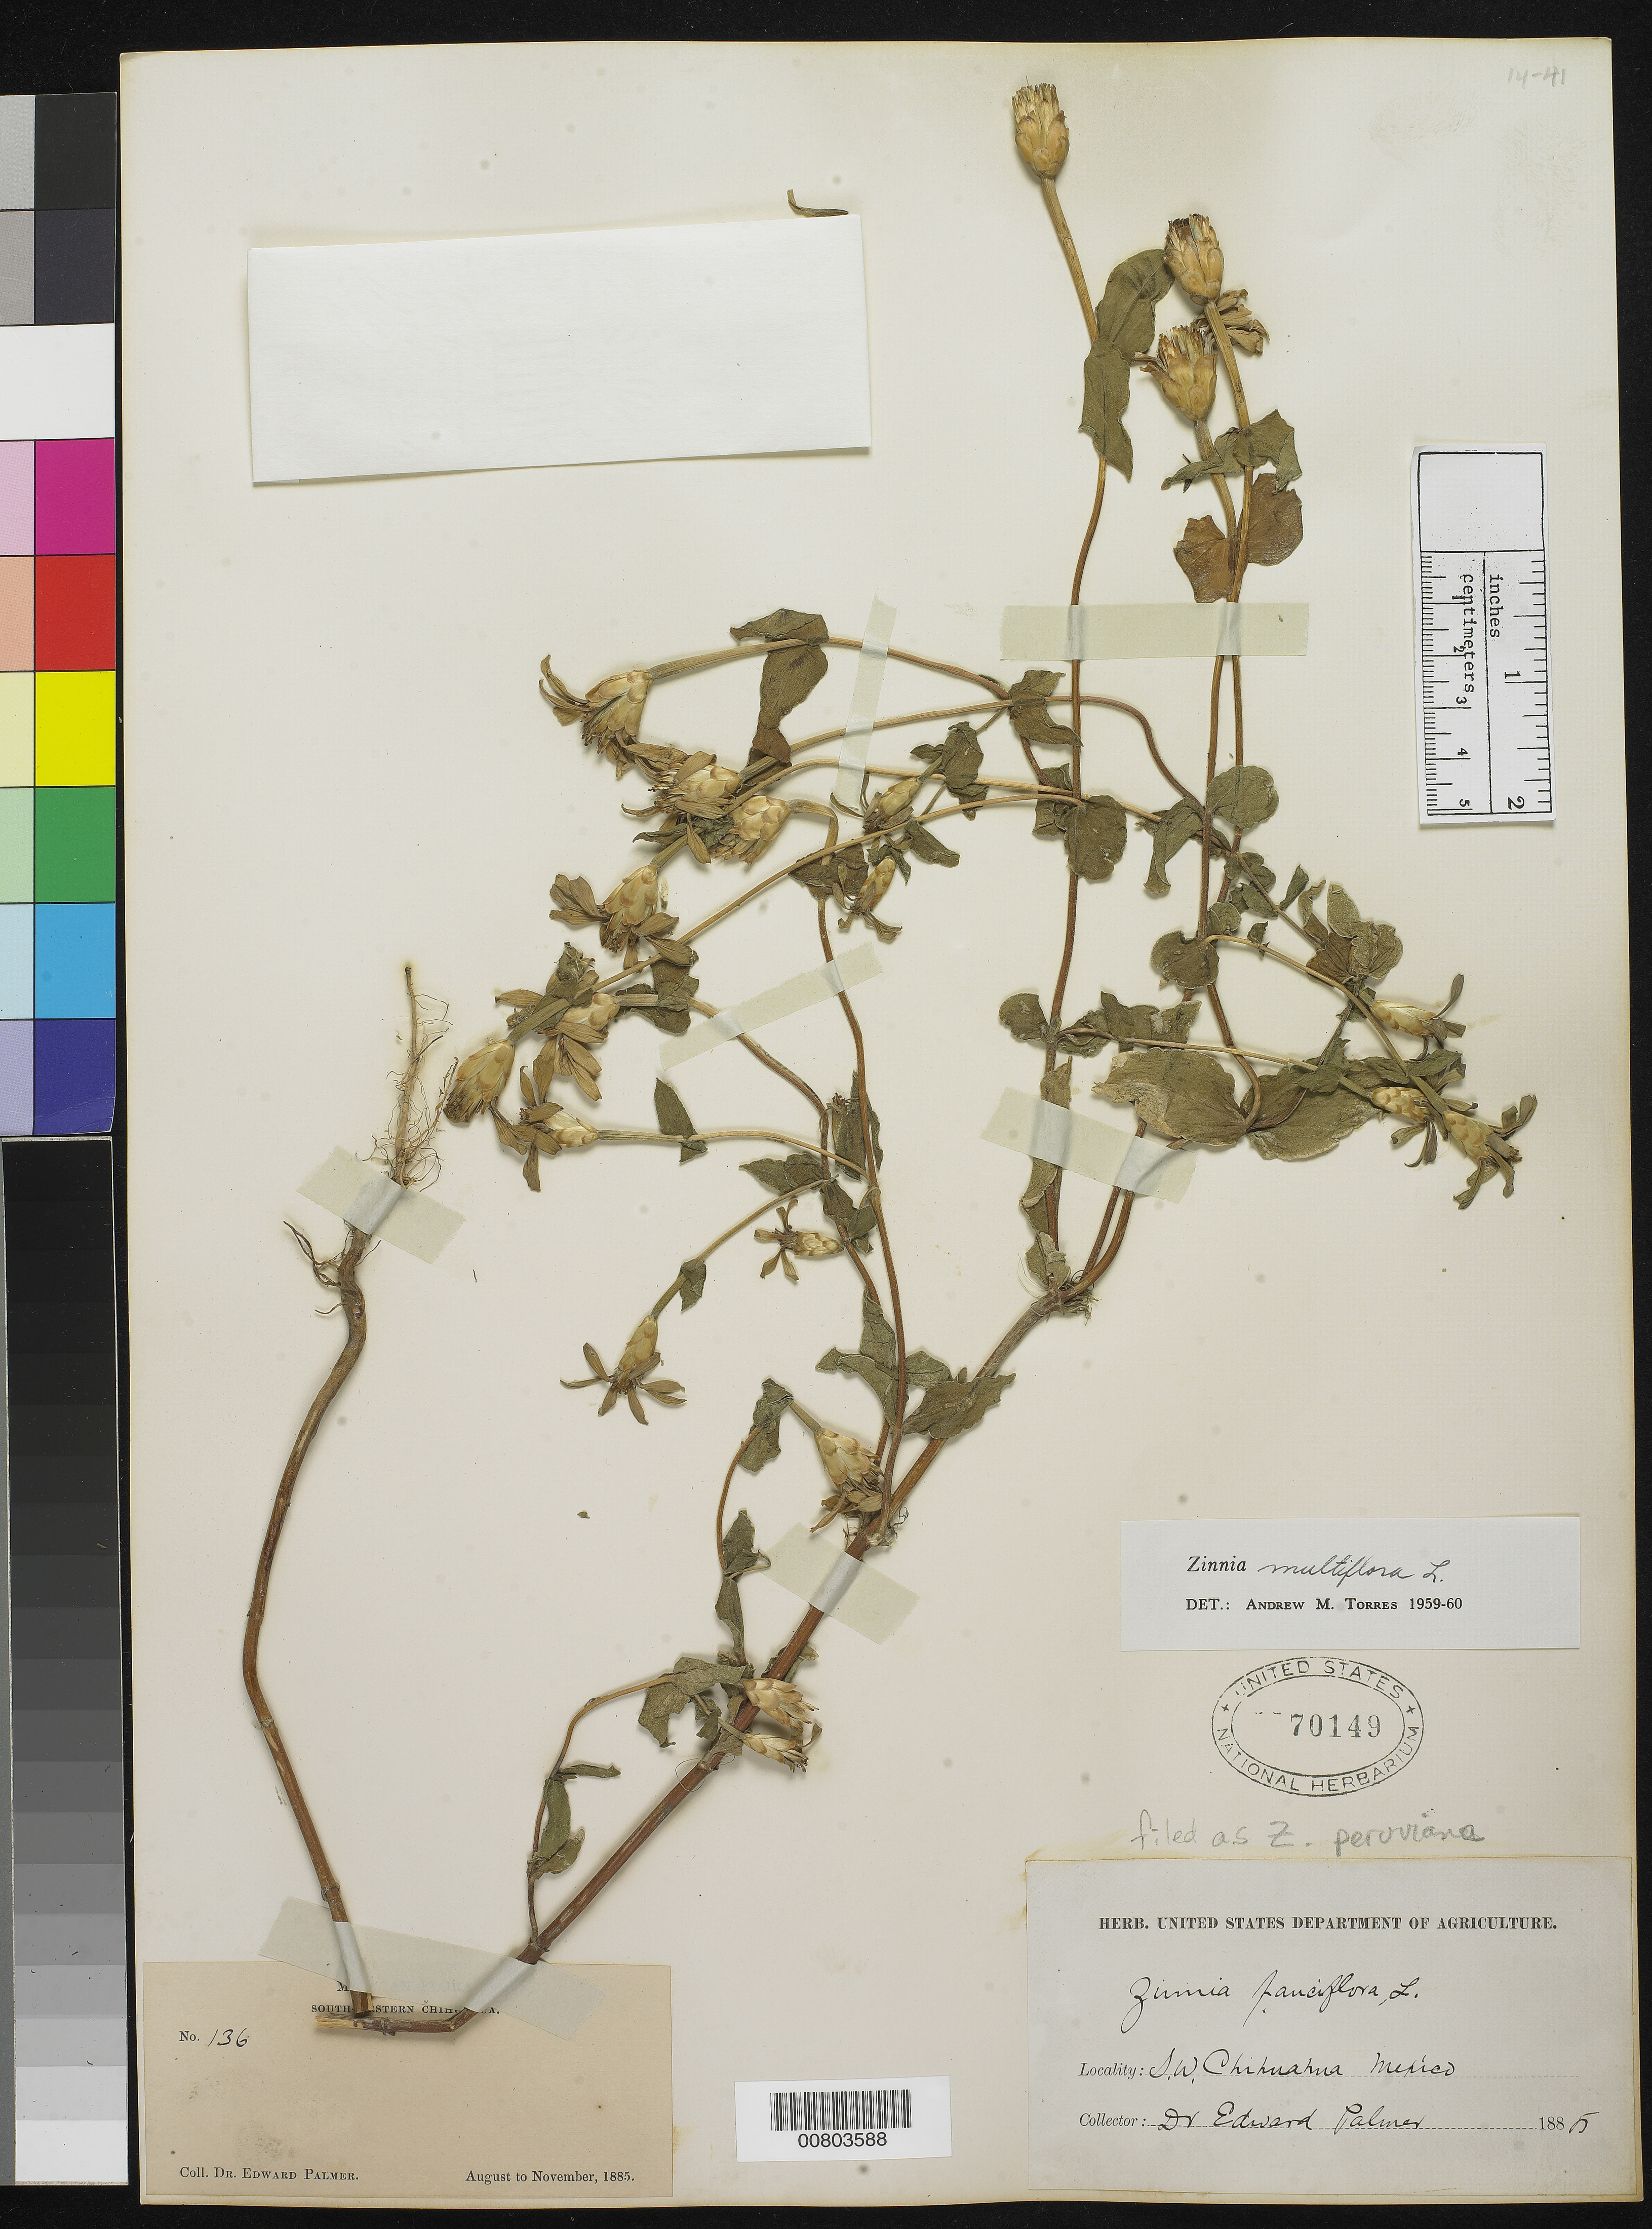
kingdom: Plantae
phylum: Tracheophyta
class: Magnoliopsida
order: Asterales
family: Asteraceae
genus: Zinnia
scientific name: Zinnia peruviana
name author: (L.) L.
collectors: E. Palmer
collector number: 136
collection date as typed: Aug 1885 to -- Nov 1885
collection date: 1885-08/1885-11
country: Mexico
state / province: Chihuahua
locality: S.W. Chihuahua.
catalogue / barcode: US 70149